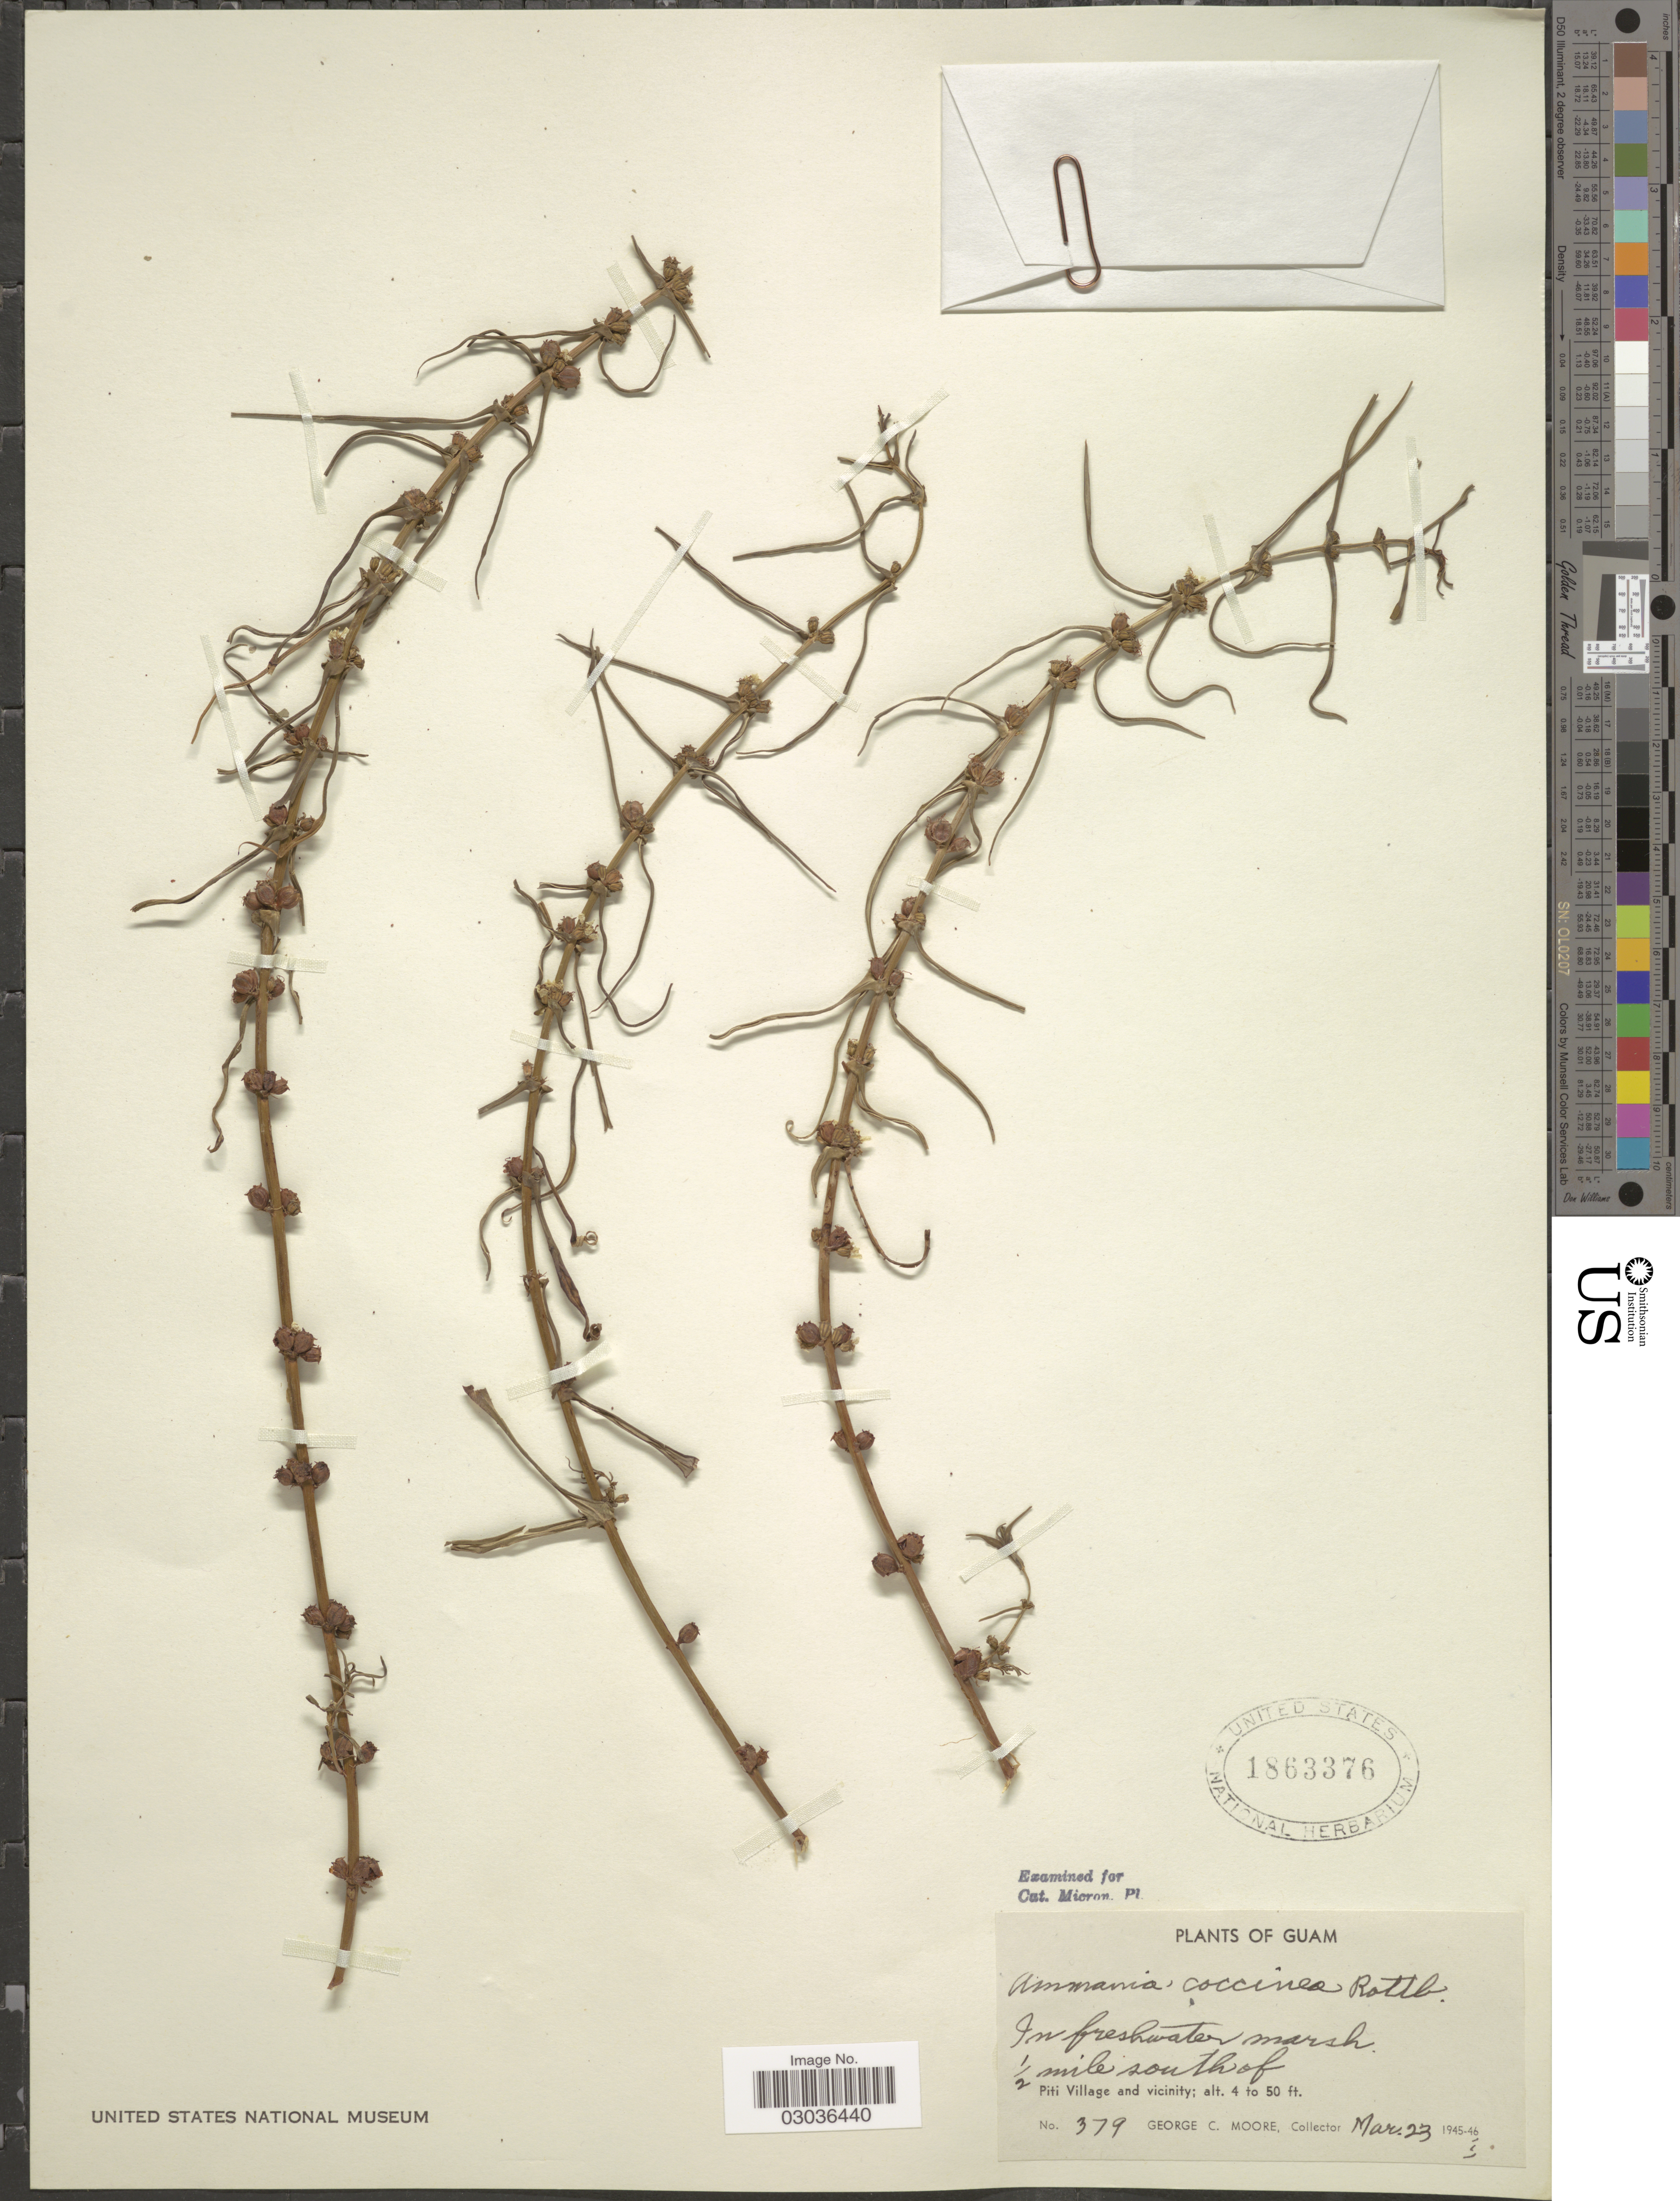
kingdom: Plantae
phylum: Tracheophyta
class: Magnoliopsida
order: Myrtales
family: Lythraceae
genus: Ammannia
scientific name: Ammannia coccinea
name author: Rottb.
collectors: G. C. Moore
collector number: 379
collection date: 1946-03-23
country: Guam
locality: ½ mile south of Piti Village and vicinity.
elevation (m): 1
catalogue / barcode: US 1863376